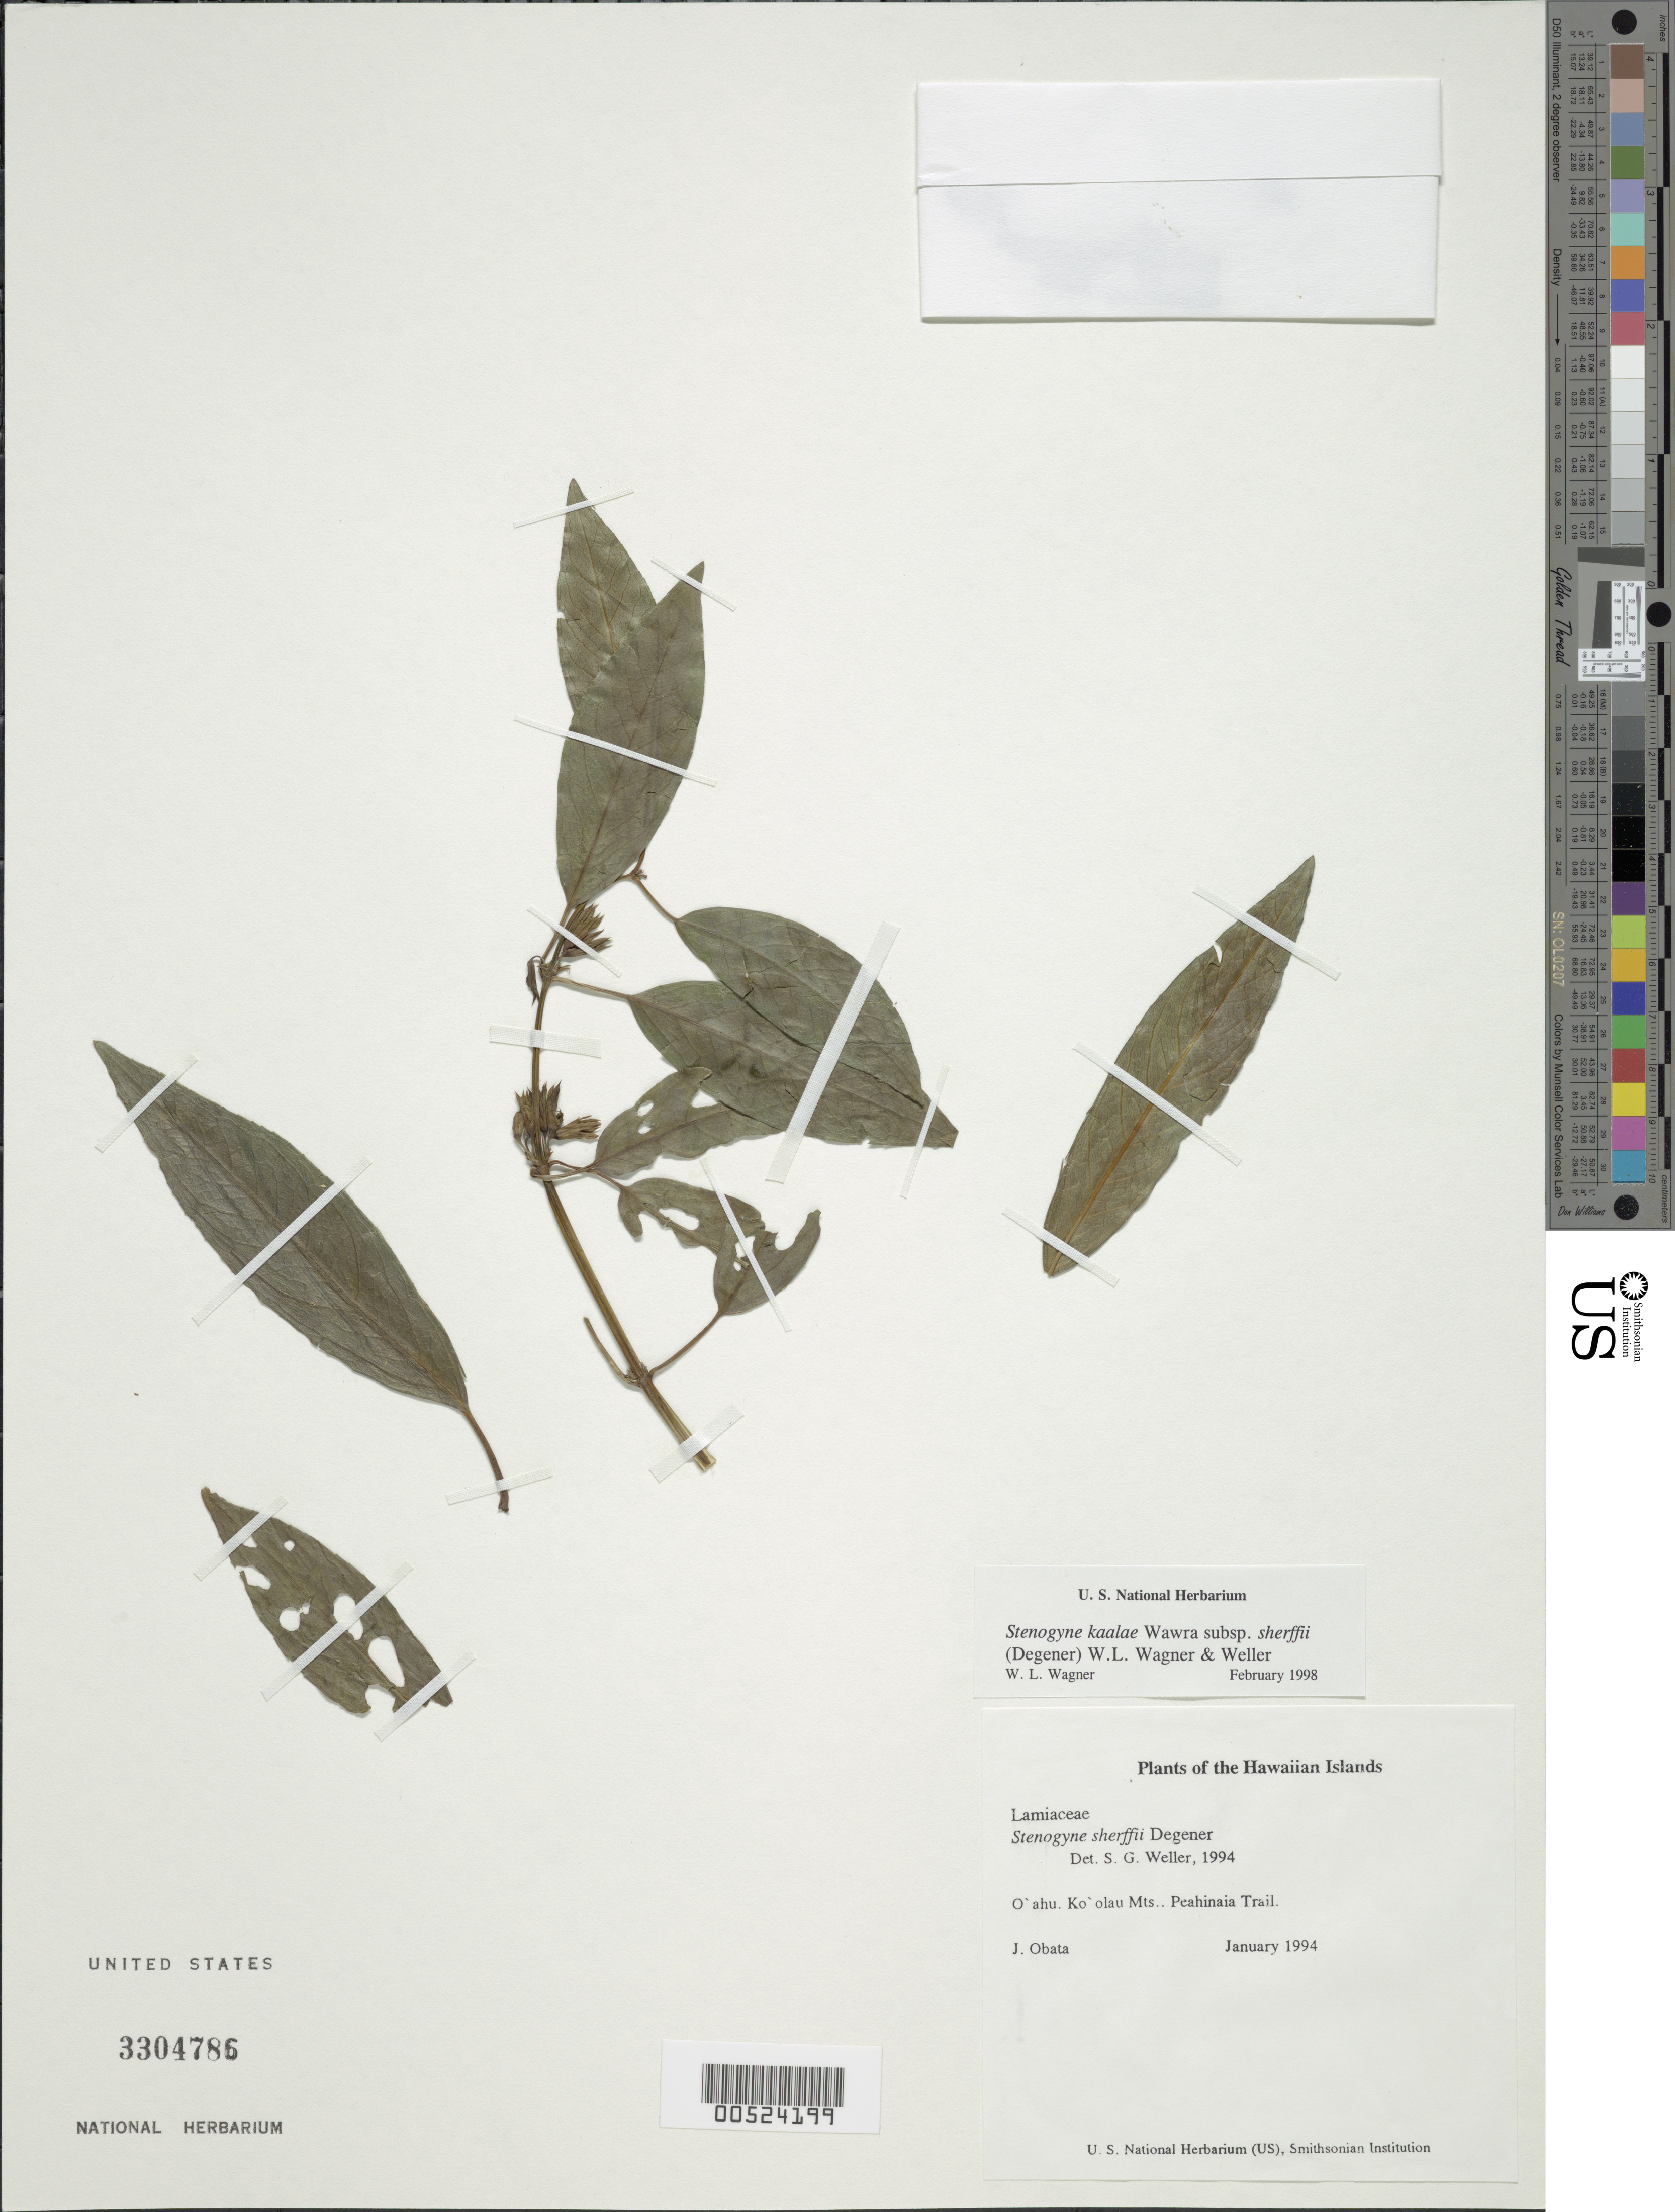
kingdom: Plantae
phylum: Tracheophyta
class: Magnoliopsida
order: Lamiales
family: Lamiaceae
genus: Stenogyne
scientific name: Stenogyne kaalae subsp. sherffii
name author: Wawra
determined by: Wagner, W. L., (BOT), Smithsonian Institution - National Museum of Natural History (UNITED STATES)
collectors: J. Obata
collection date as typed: Jan 1994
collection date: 1994-01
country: United States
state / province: Hawaii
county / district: Honolulu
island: Oahu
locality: Ko'olau Mts, Peahinaia Trail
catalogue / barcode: US 3304786